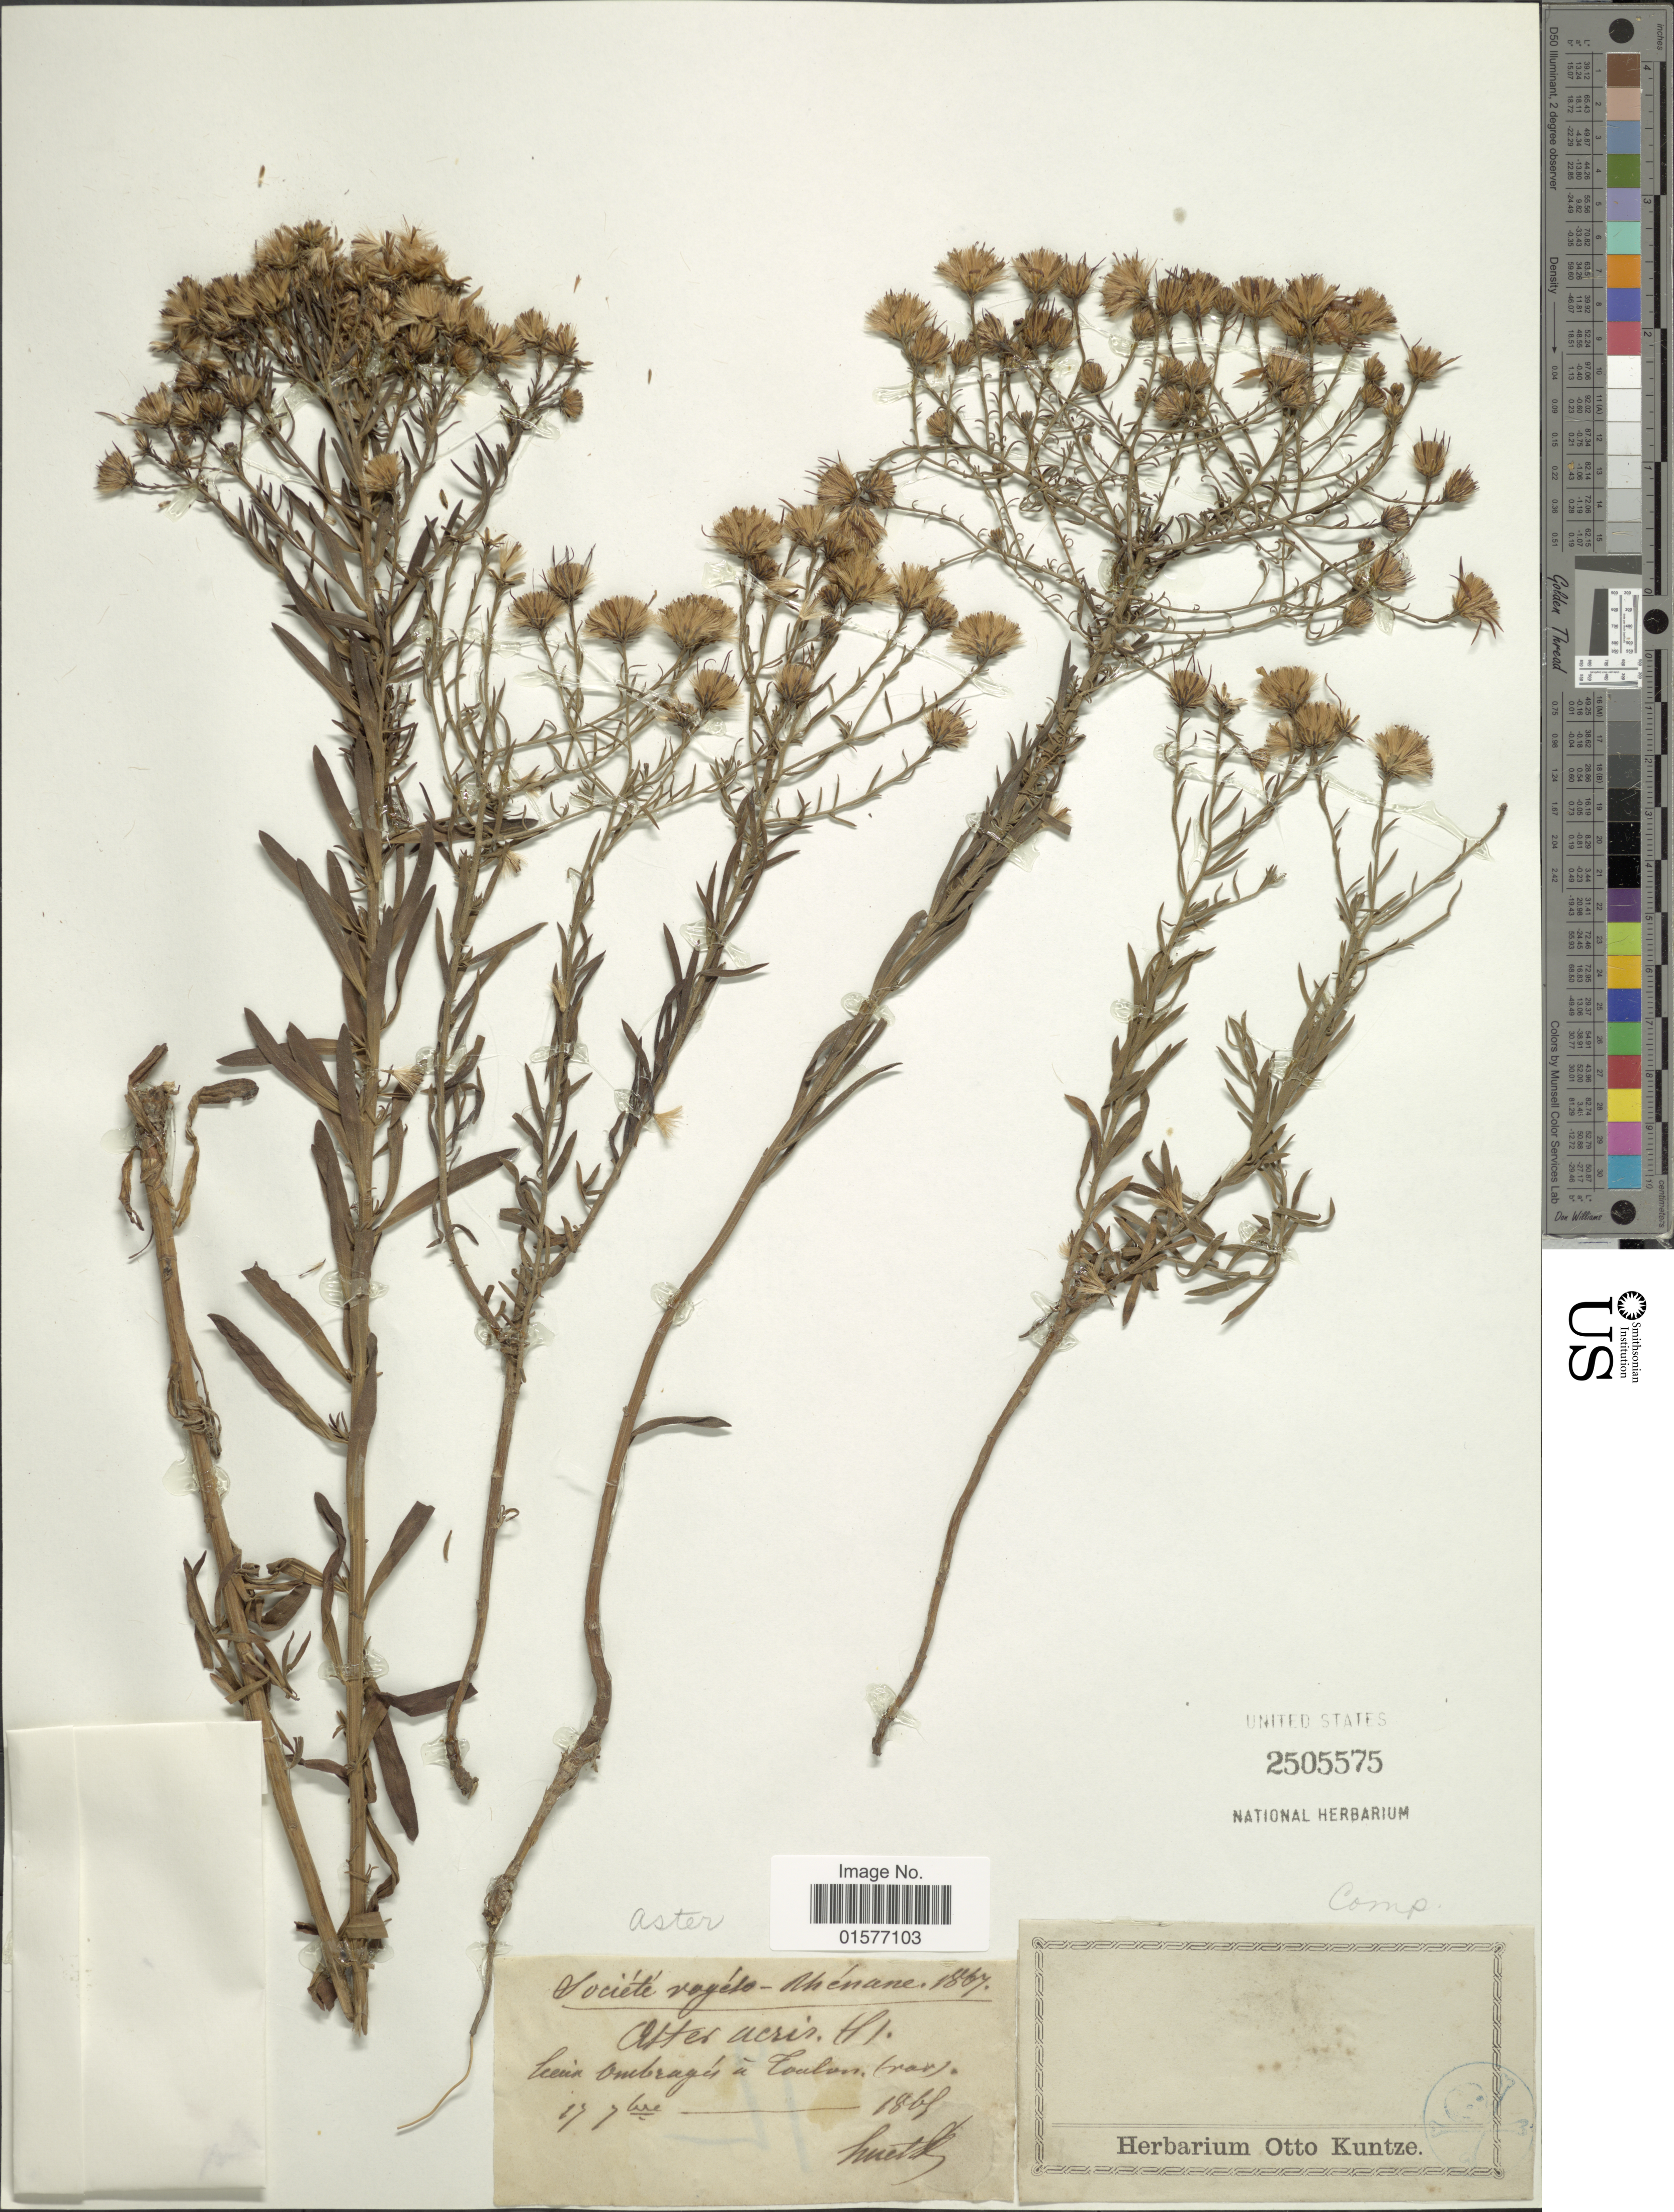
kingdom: Plantae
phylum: Tracheophyta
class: Magnoliopsida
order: Asterales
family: Asteraceae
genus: Galatella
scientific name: Galatella sedifolia subsp. sedifolia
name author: (L.) Greuter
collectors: C.E.O. Kuntze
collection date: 1868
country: France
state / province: Provence-Alpes-Côte d'Azur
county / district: Var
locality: Toulon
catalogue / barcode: US 2505575